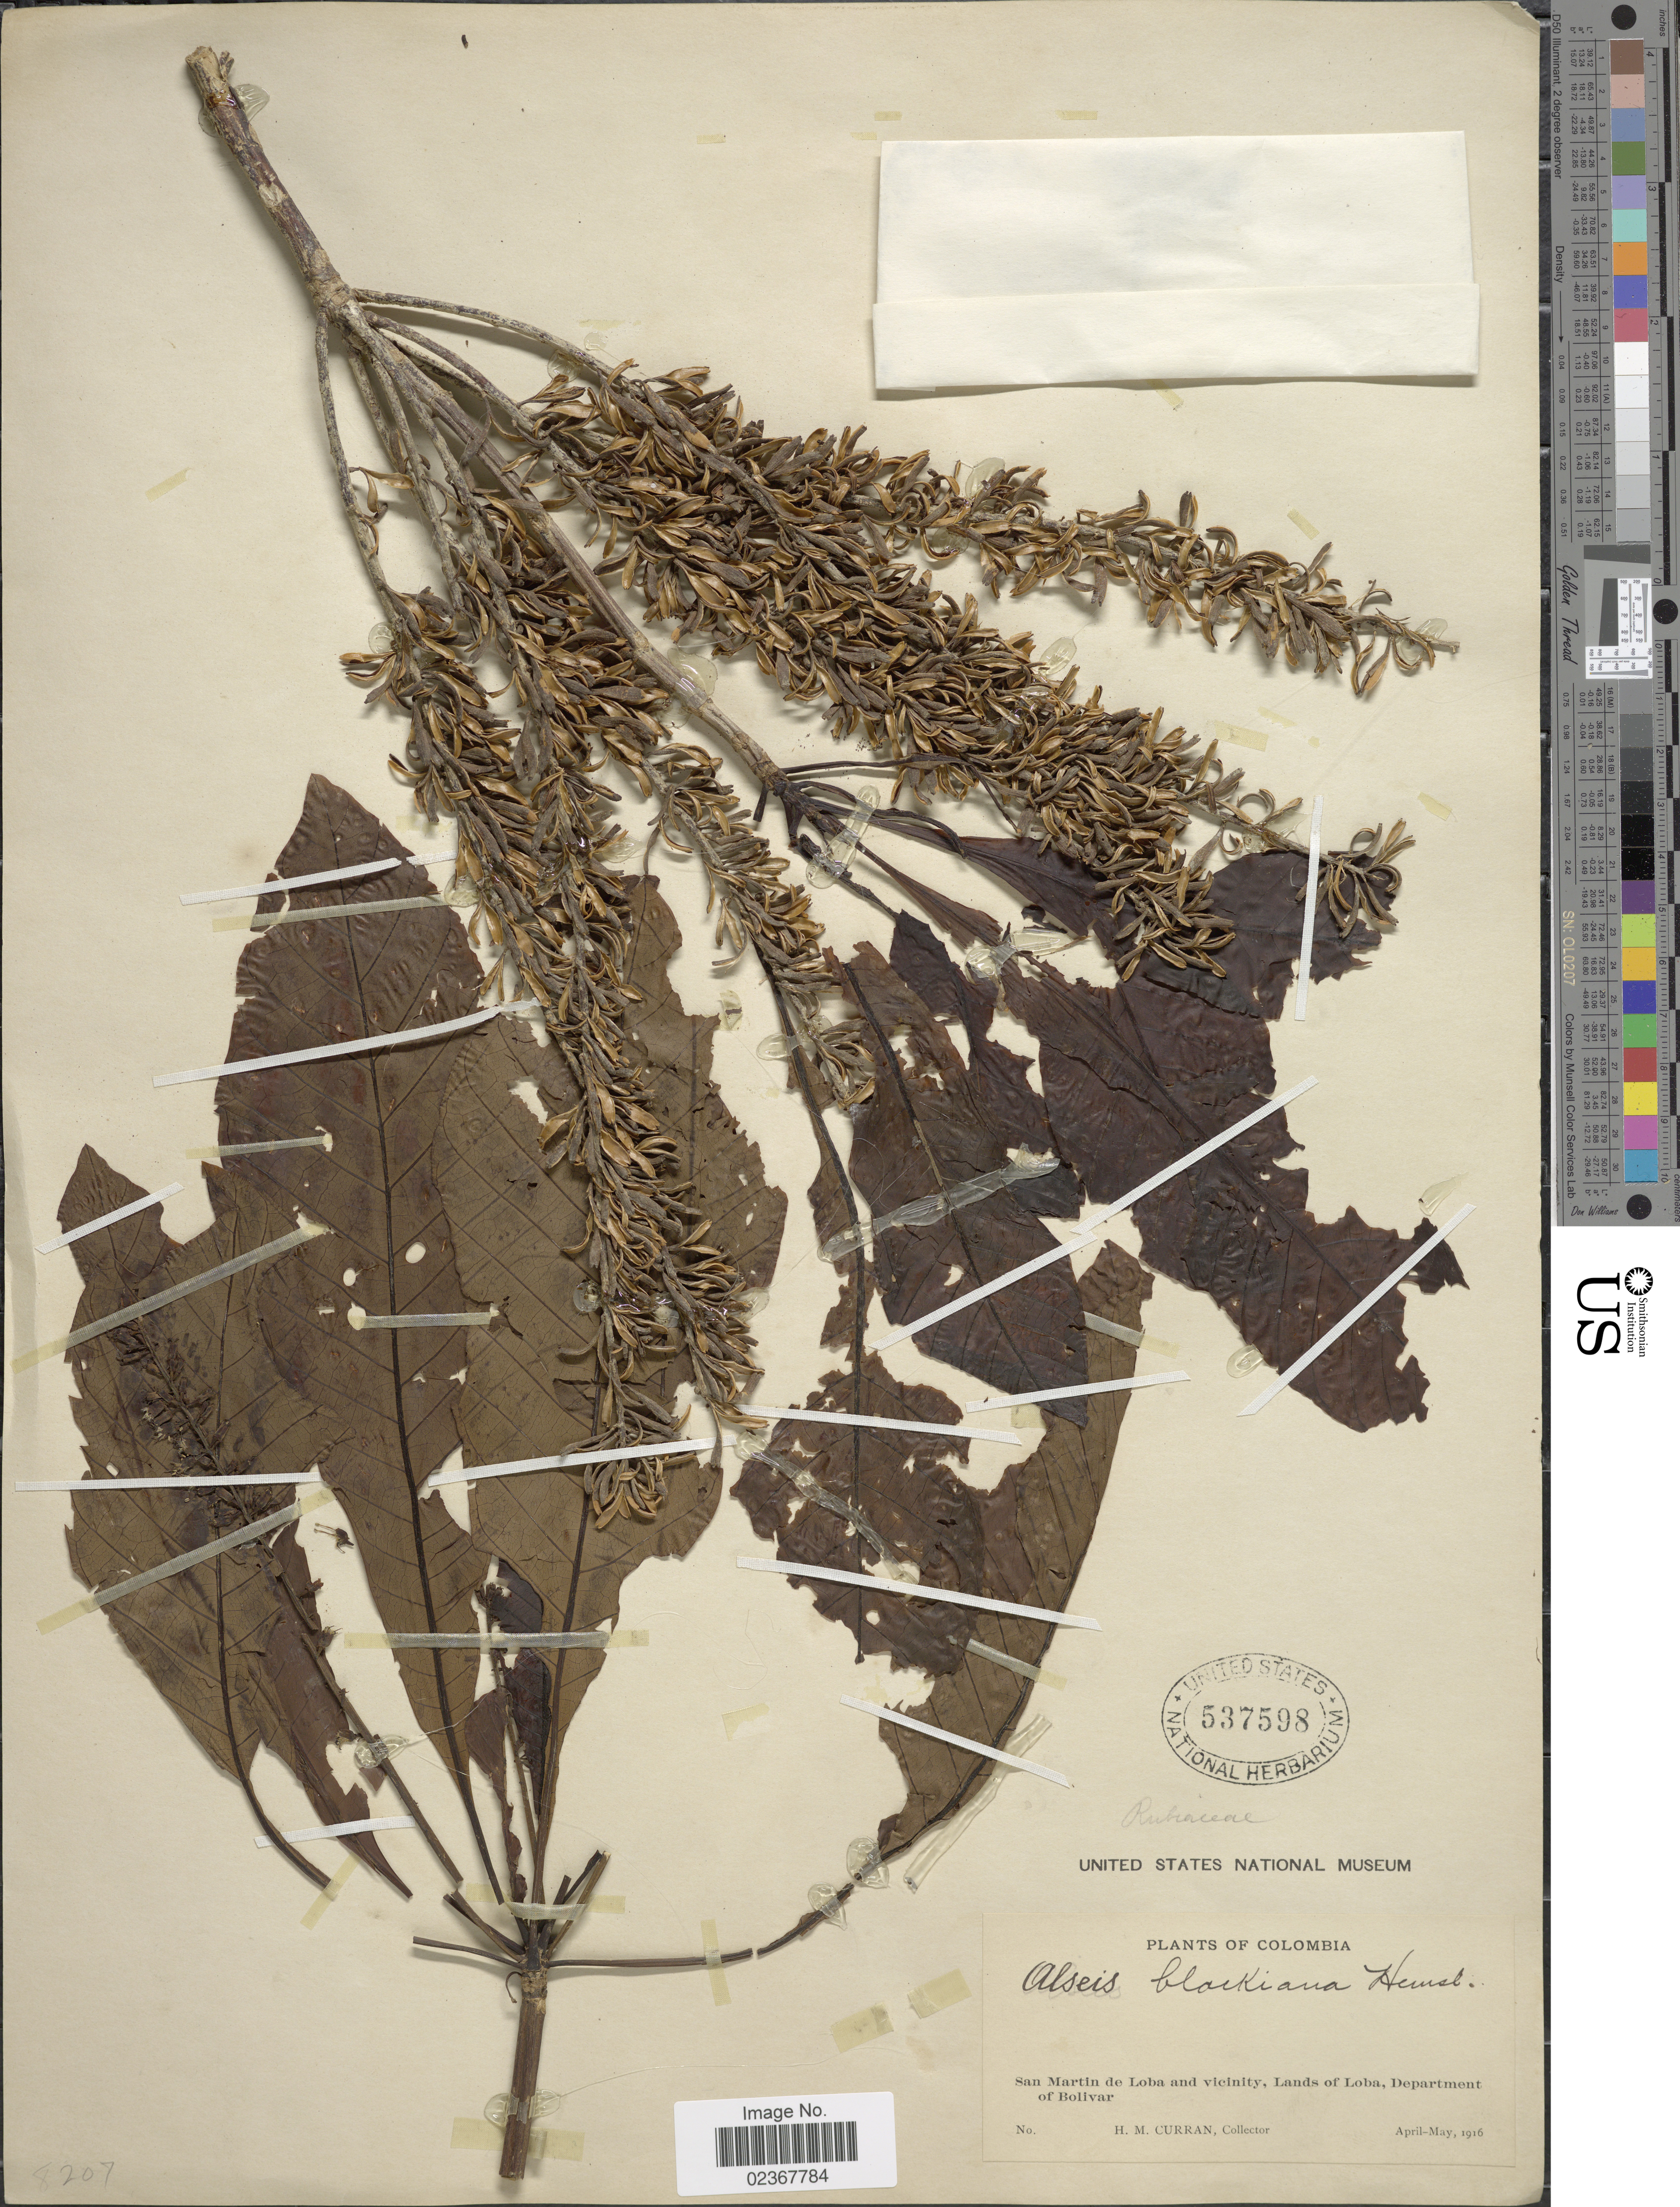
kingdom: Plantae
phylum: Tracheophyta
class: Magnoliopsida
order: Gentianales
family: Rubiaceae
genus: Alseis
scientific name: Alseis blackiana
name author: Hemsl.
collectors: H. M. Curran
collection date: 1916-04/1916-05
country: Colombia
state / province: Bolívar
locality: San Martin de Loba and vicinity, Lands of Loba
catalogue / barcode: US 537598